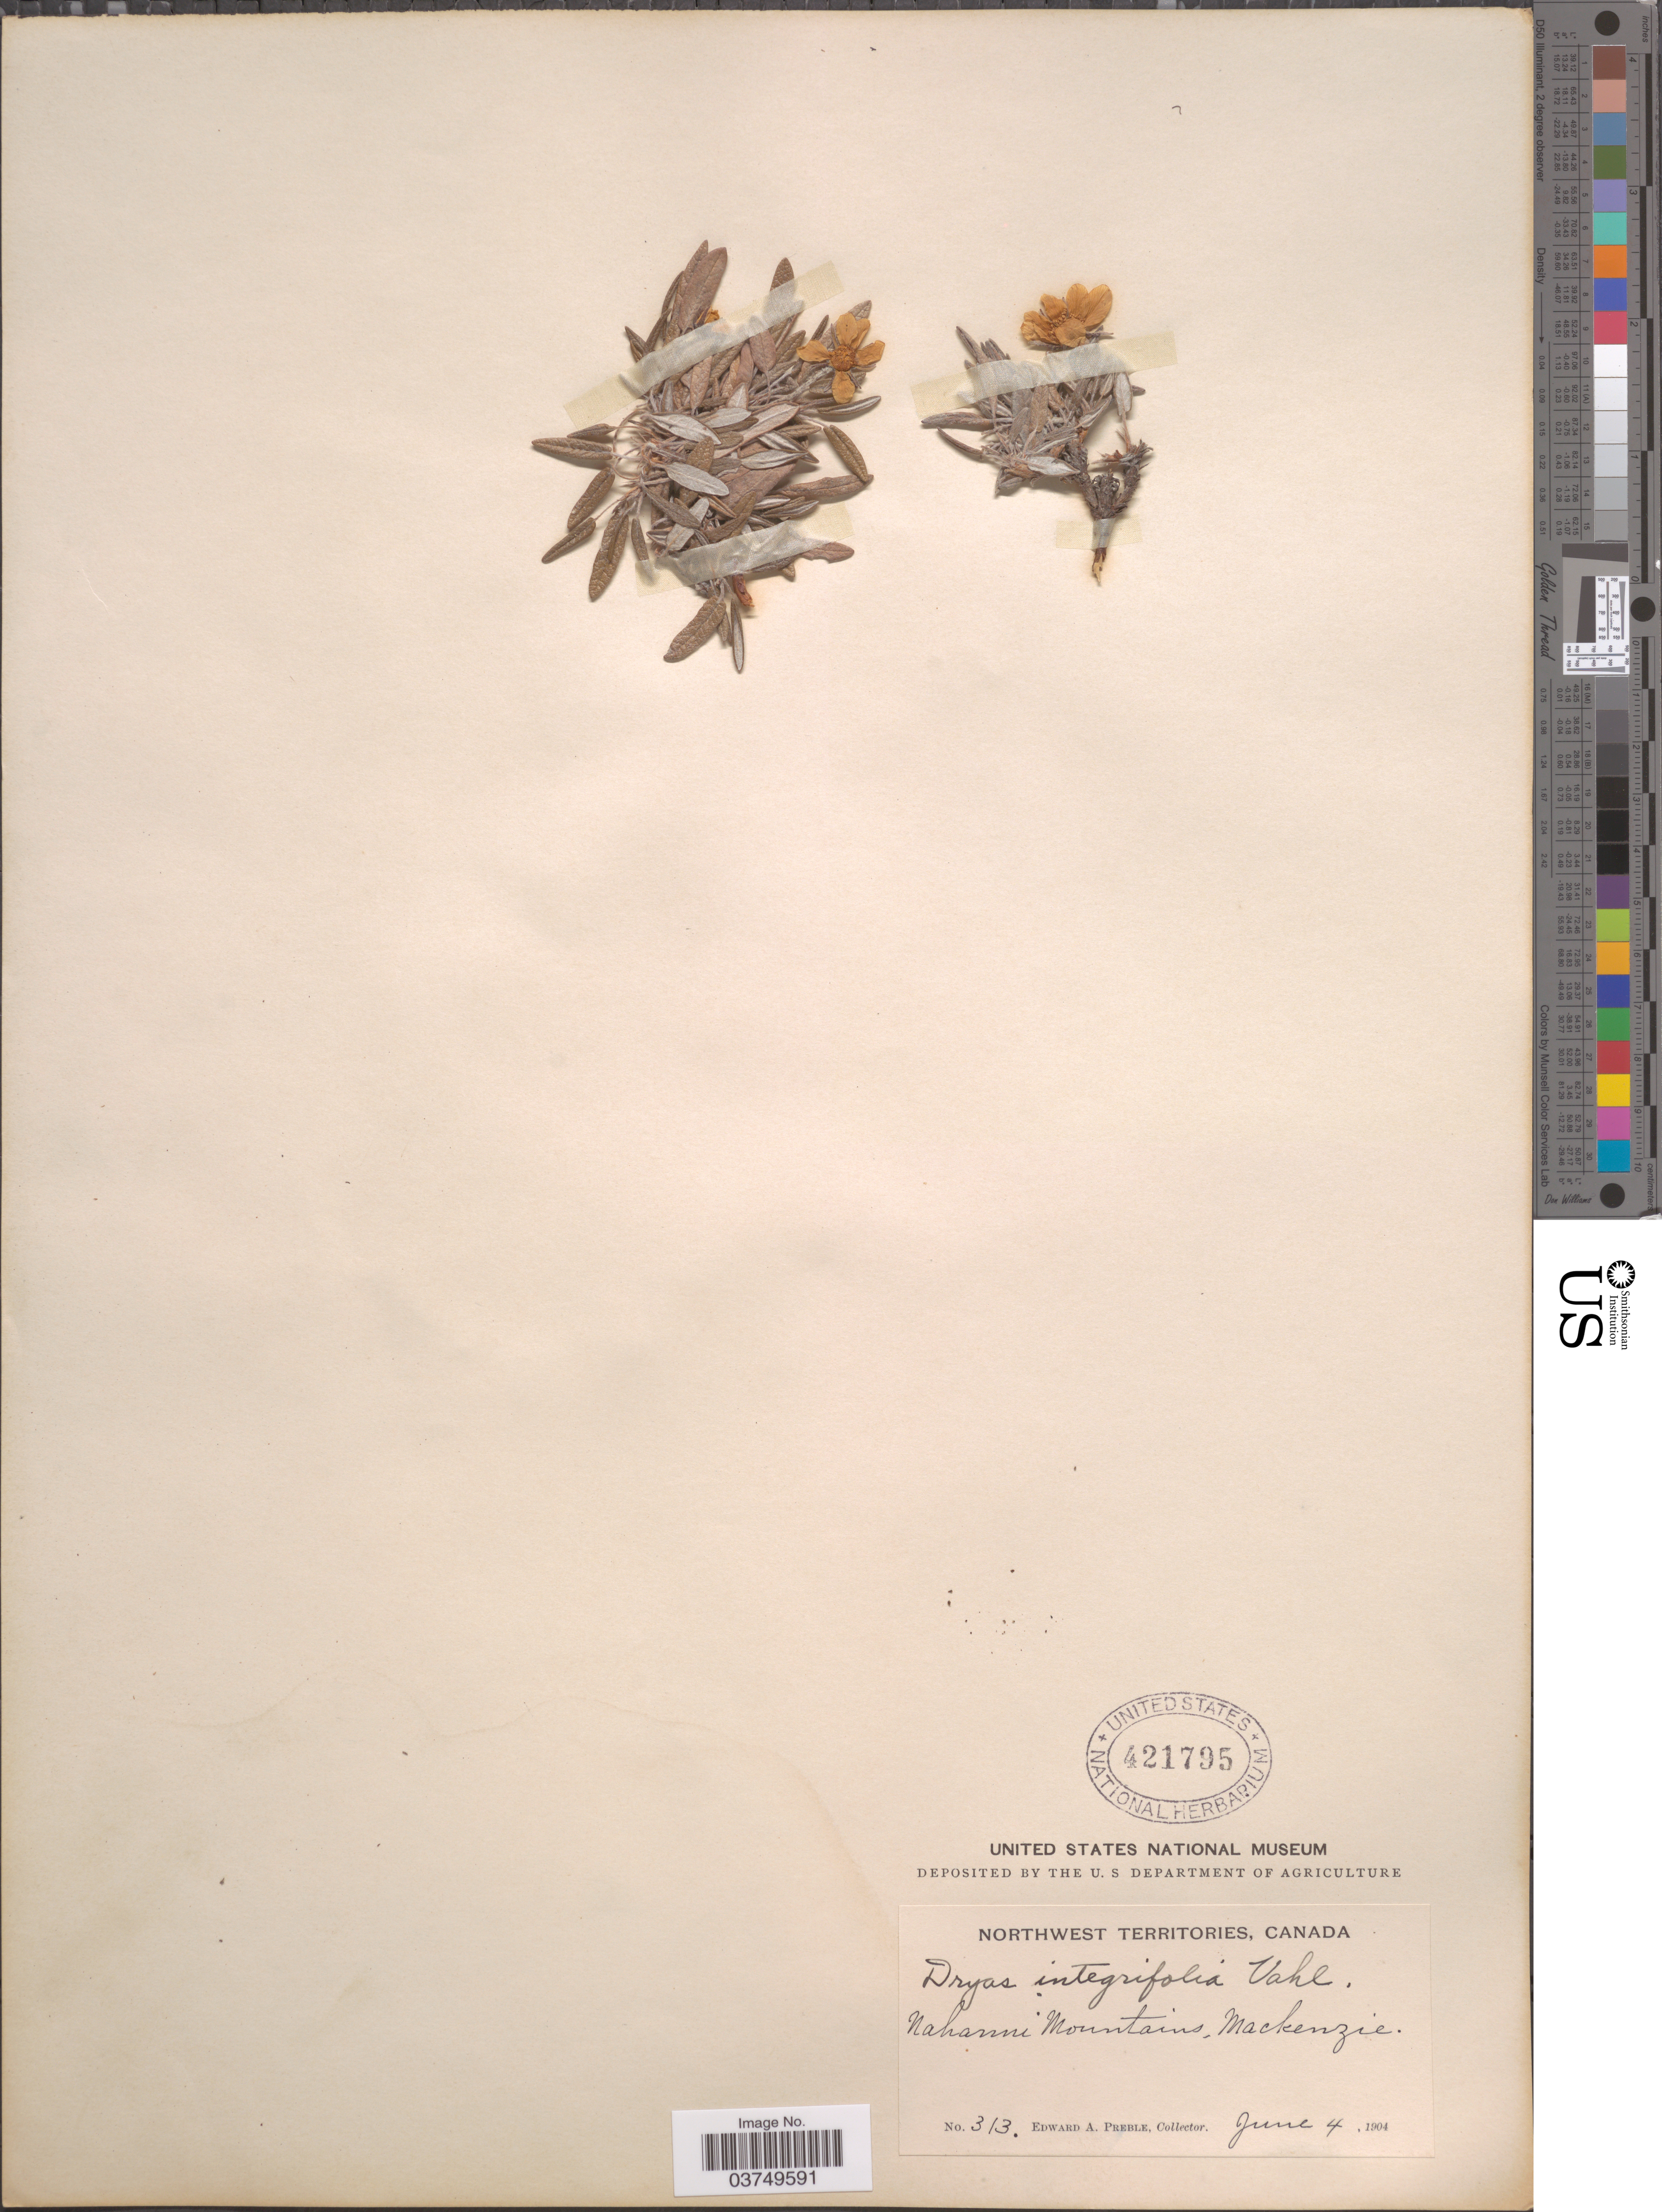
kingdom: Plantae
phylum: Tracheophyta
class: Magnoliopsida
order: Rosales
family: Rosaceae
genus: Dryas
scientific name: Dryas integrifolia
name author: Vahl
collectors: E. Preble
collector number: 313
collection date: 1904-06-04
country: Canada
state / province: Northwest Territories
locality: Nahanni Mountains, Mackenzie.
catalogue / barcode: US 421795